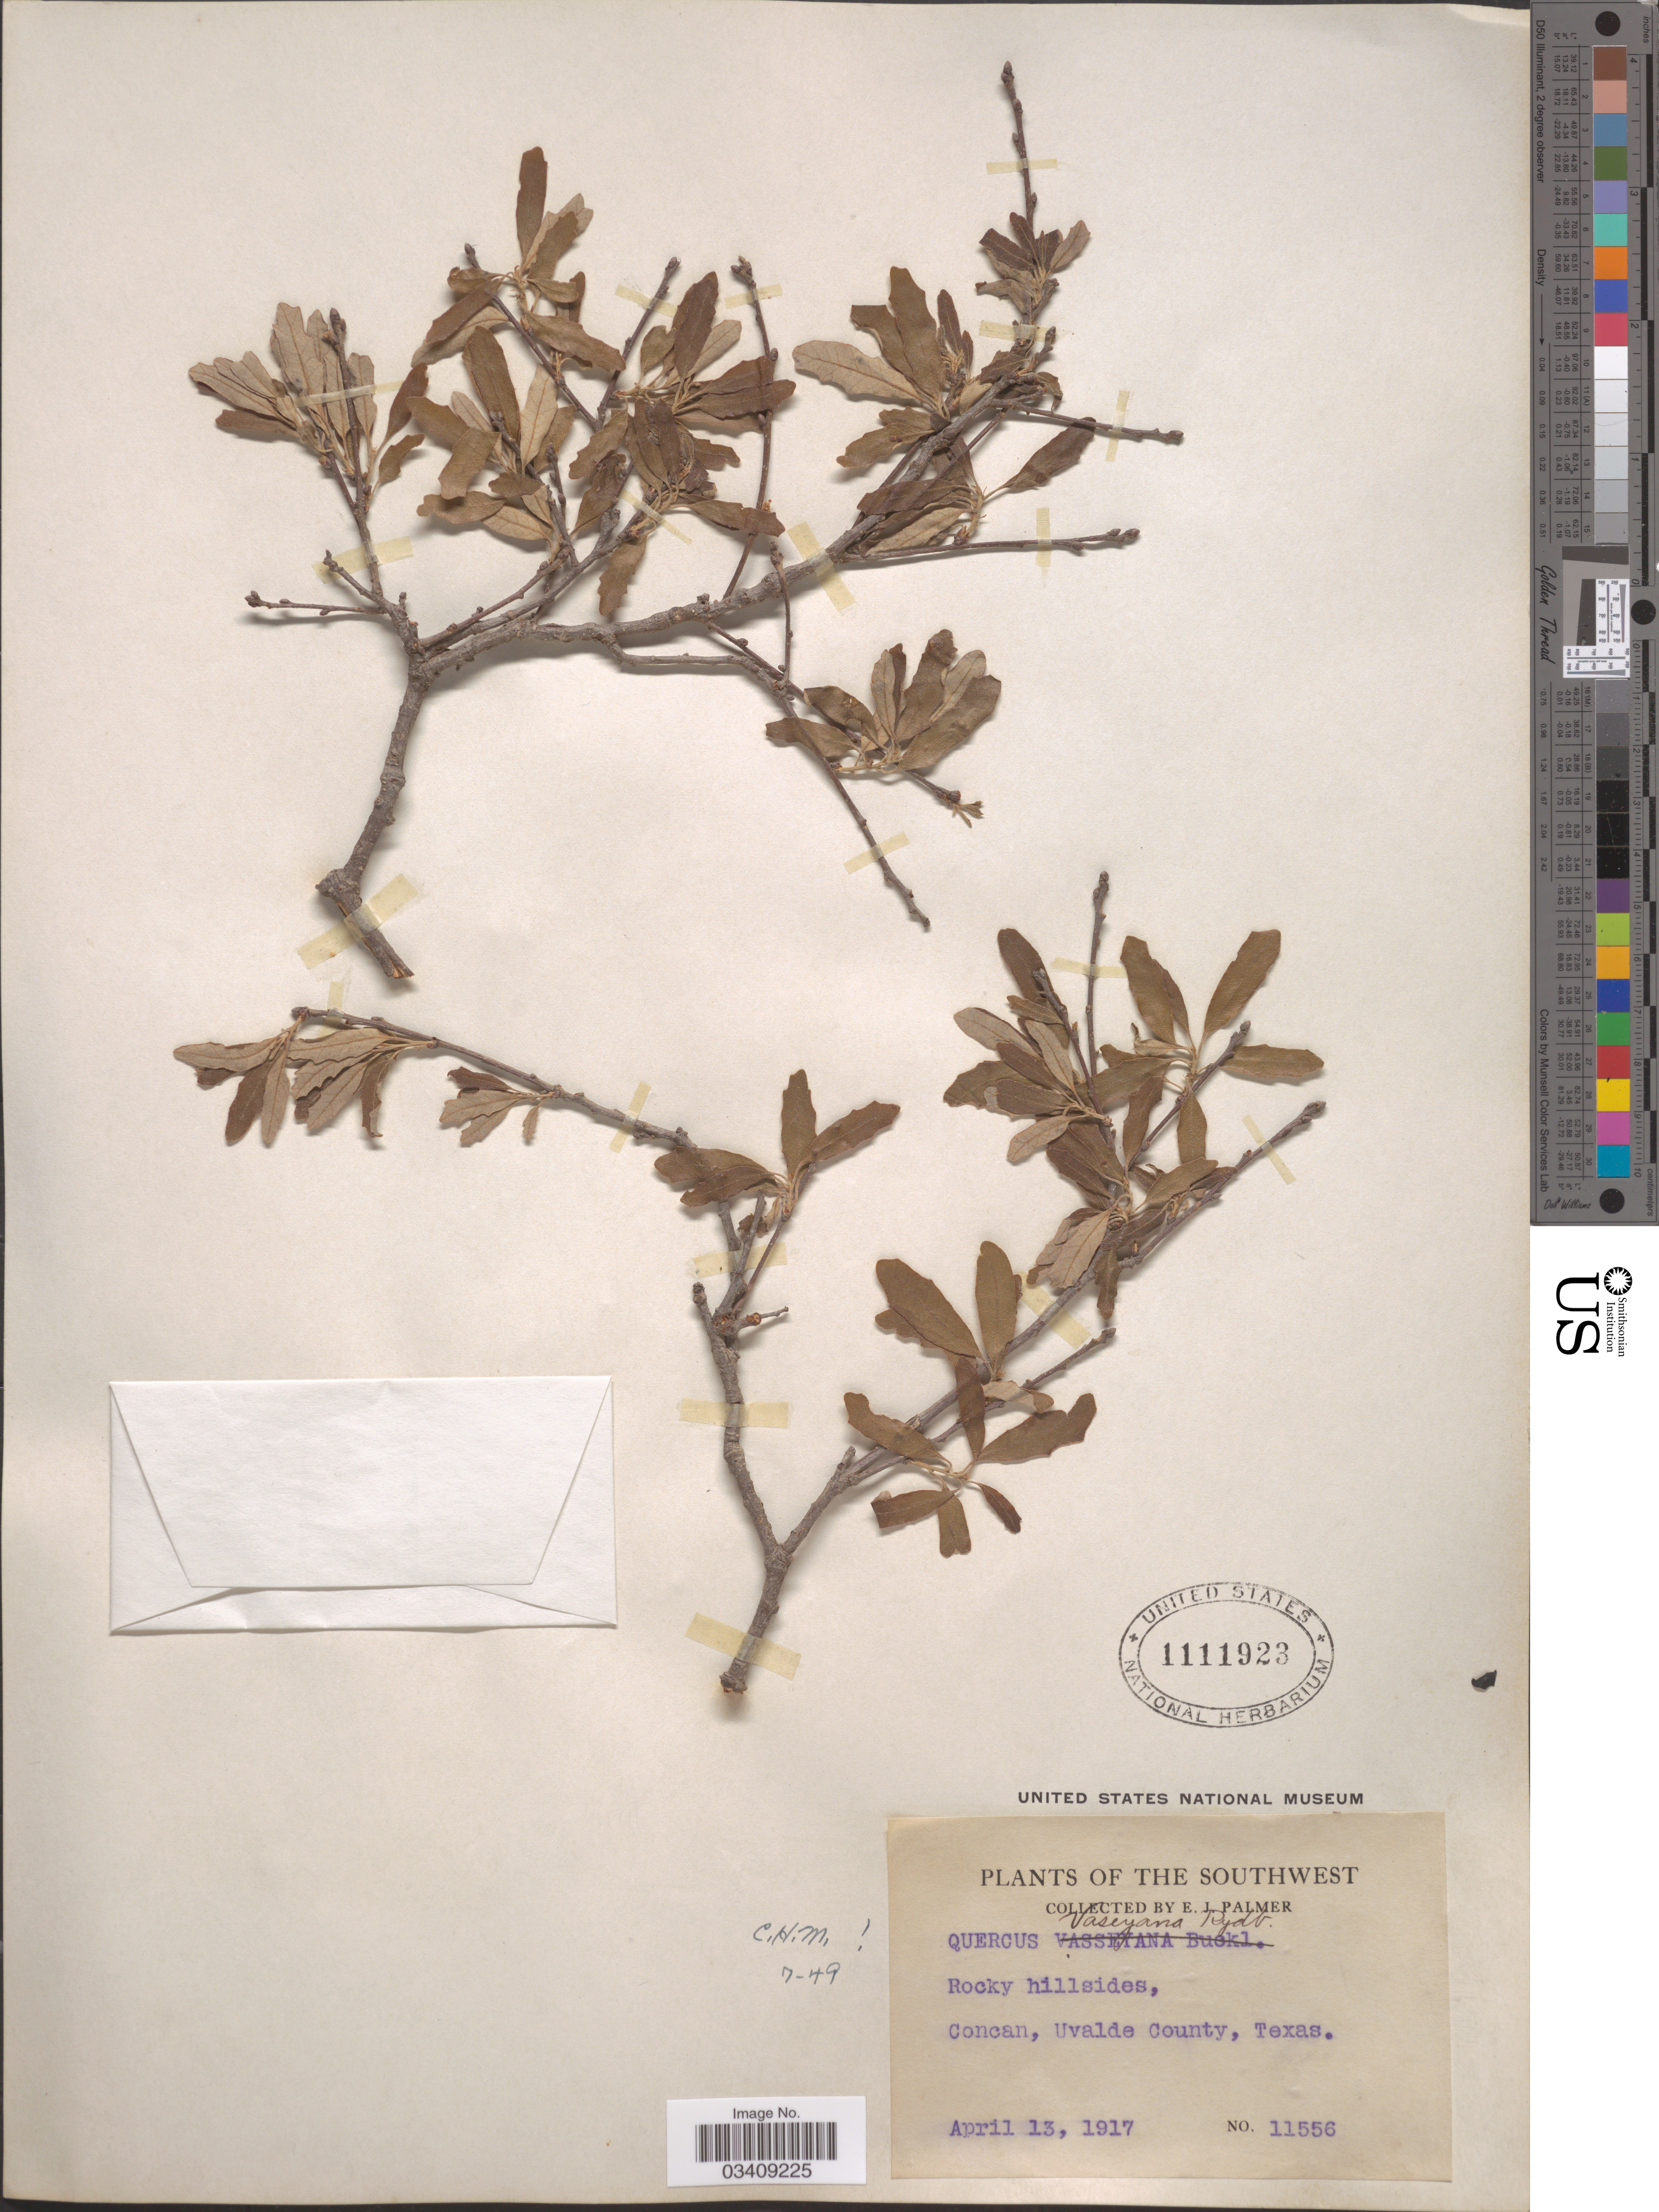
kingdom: Plantae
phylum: Tracheophyta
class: Magnoliopsida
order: Fagales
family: Fagaceae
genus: Quercus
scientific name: Quercus undulata var. vaseyana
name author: (Buckley) Rydb.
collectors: E. J. Palmer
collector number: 11556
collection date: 1917-04-13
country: United States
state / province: Texas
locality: The Southwest. Rocky hillsides, Concan, Uvalde County.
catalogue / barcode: US 1111923